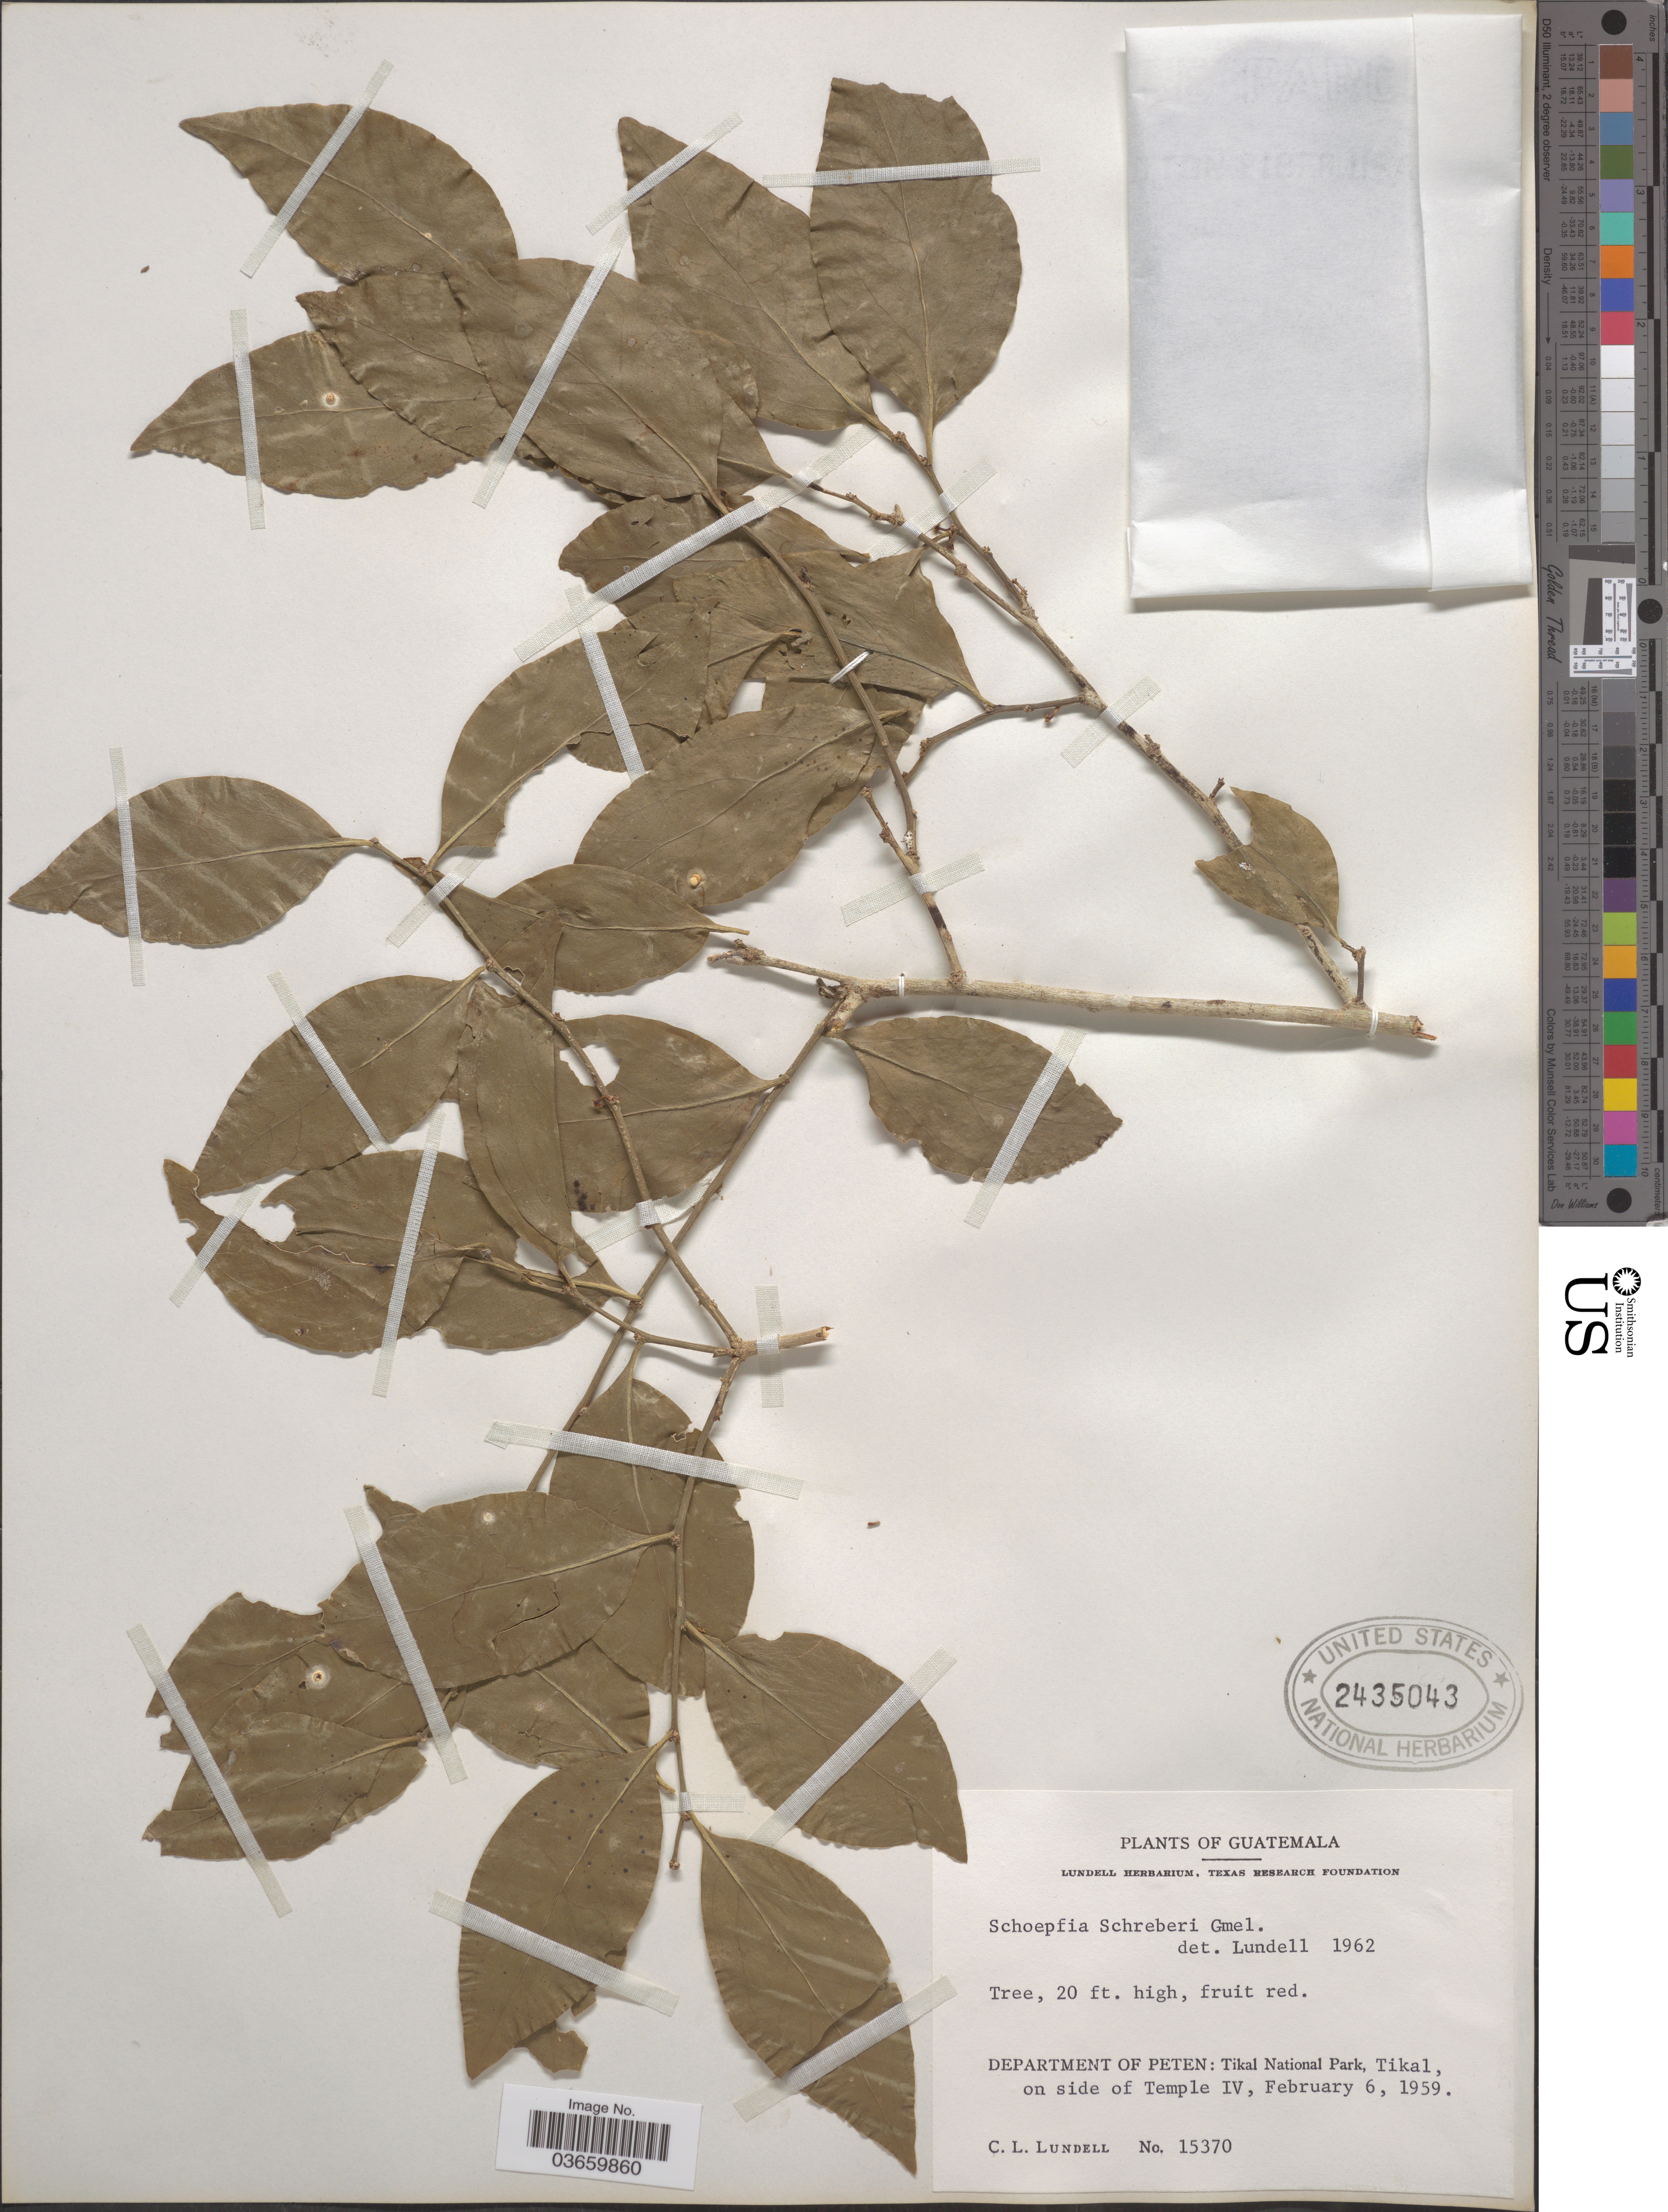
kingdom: Plantae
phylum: Tracheophyta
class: Magnoliopsida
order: Santalales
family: Schoepfiaceae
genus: Schoepfia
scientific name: Schoepfia schreberi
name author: J.F. Gmel.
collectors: C. L. Lundell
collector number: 15370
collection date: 1959-02-06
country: Guatemala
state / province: El Petén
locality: Department of Peten: Tikal National Park, Tikal, on side of Temple IV.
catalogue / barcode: US 2435043